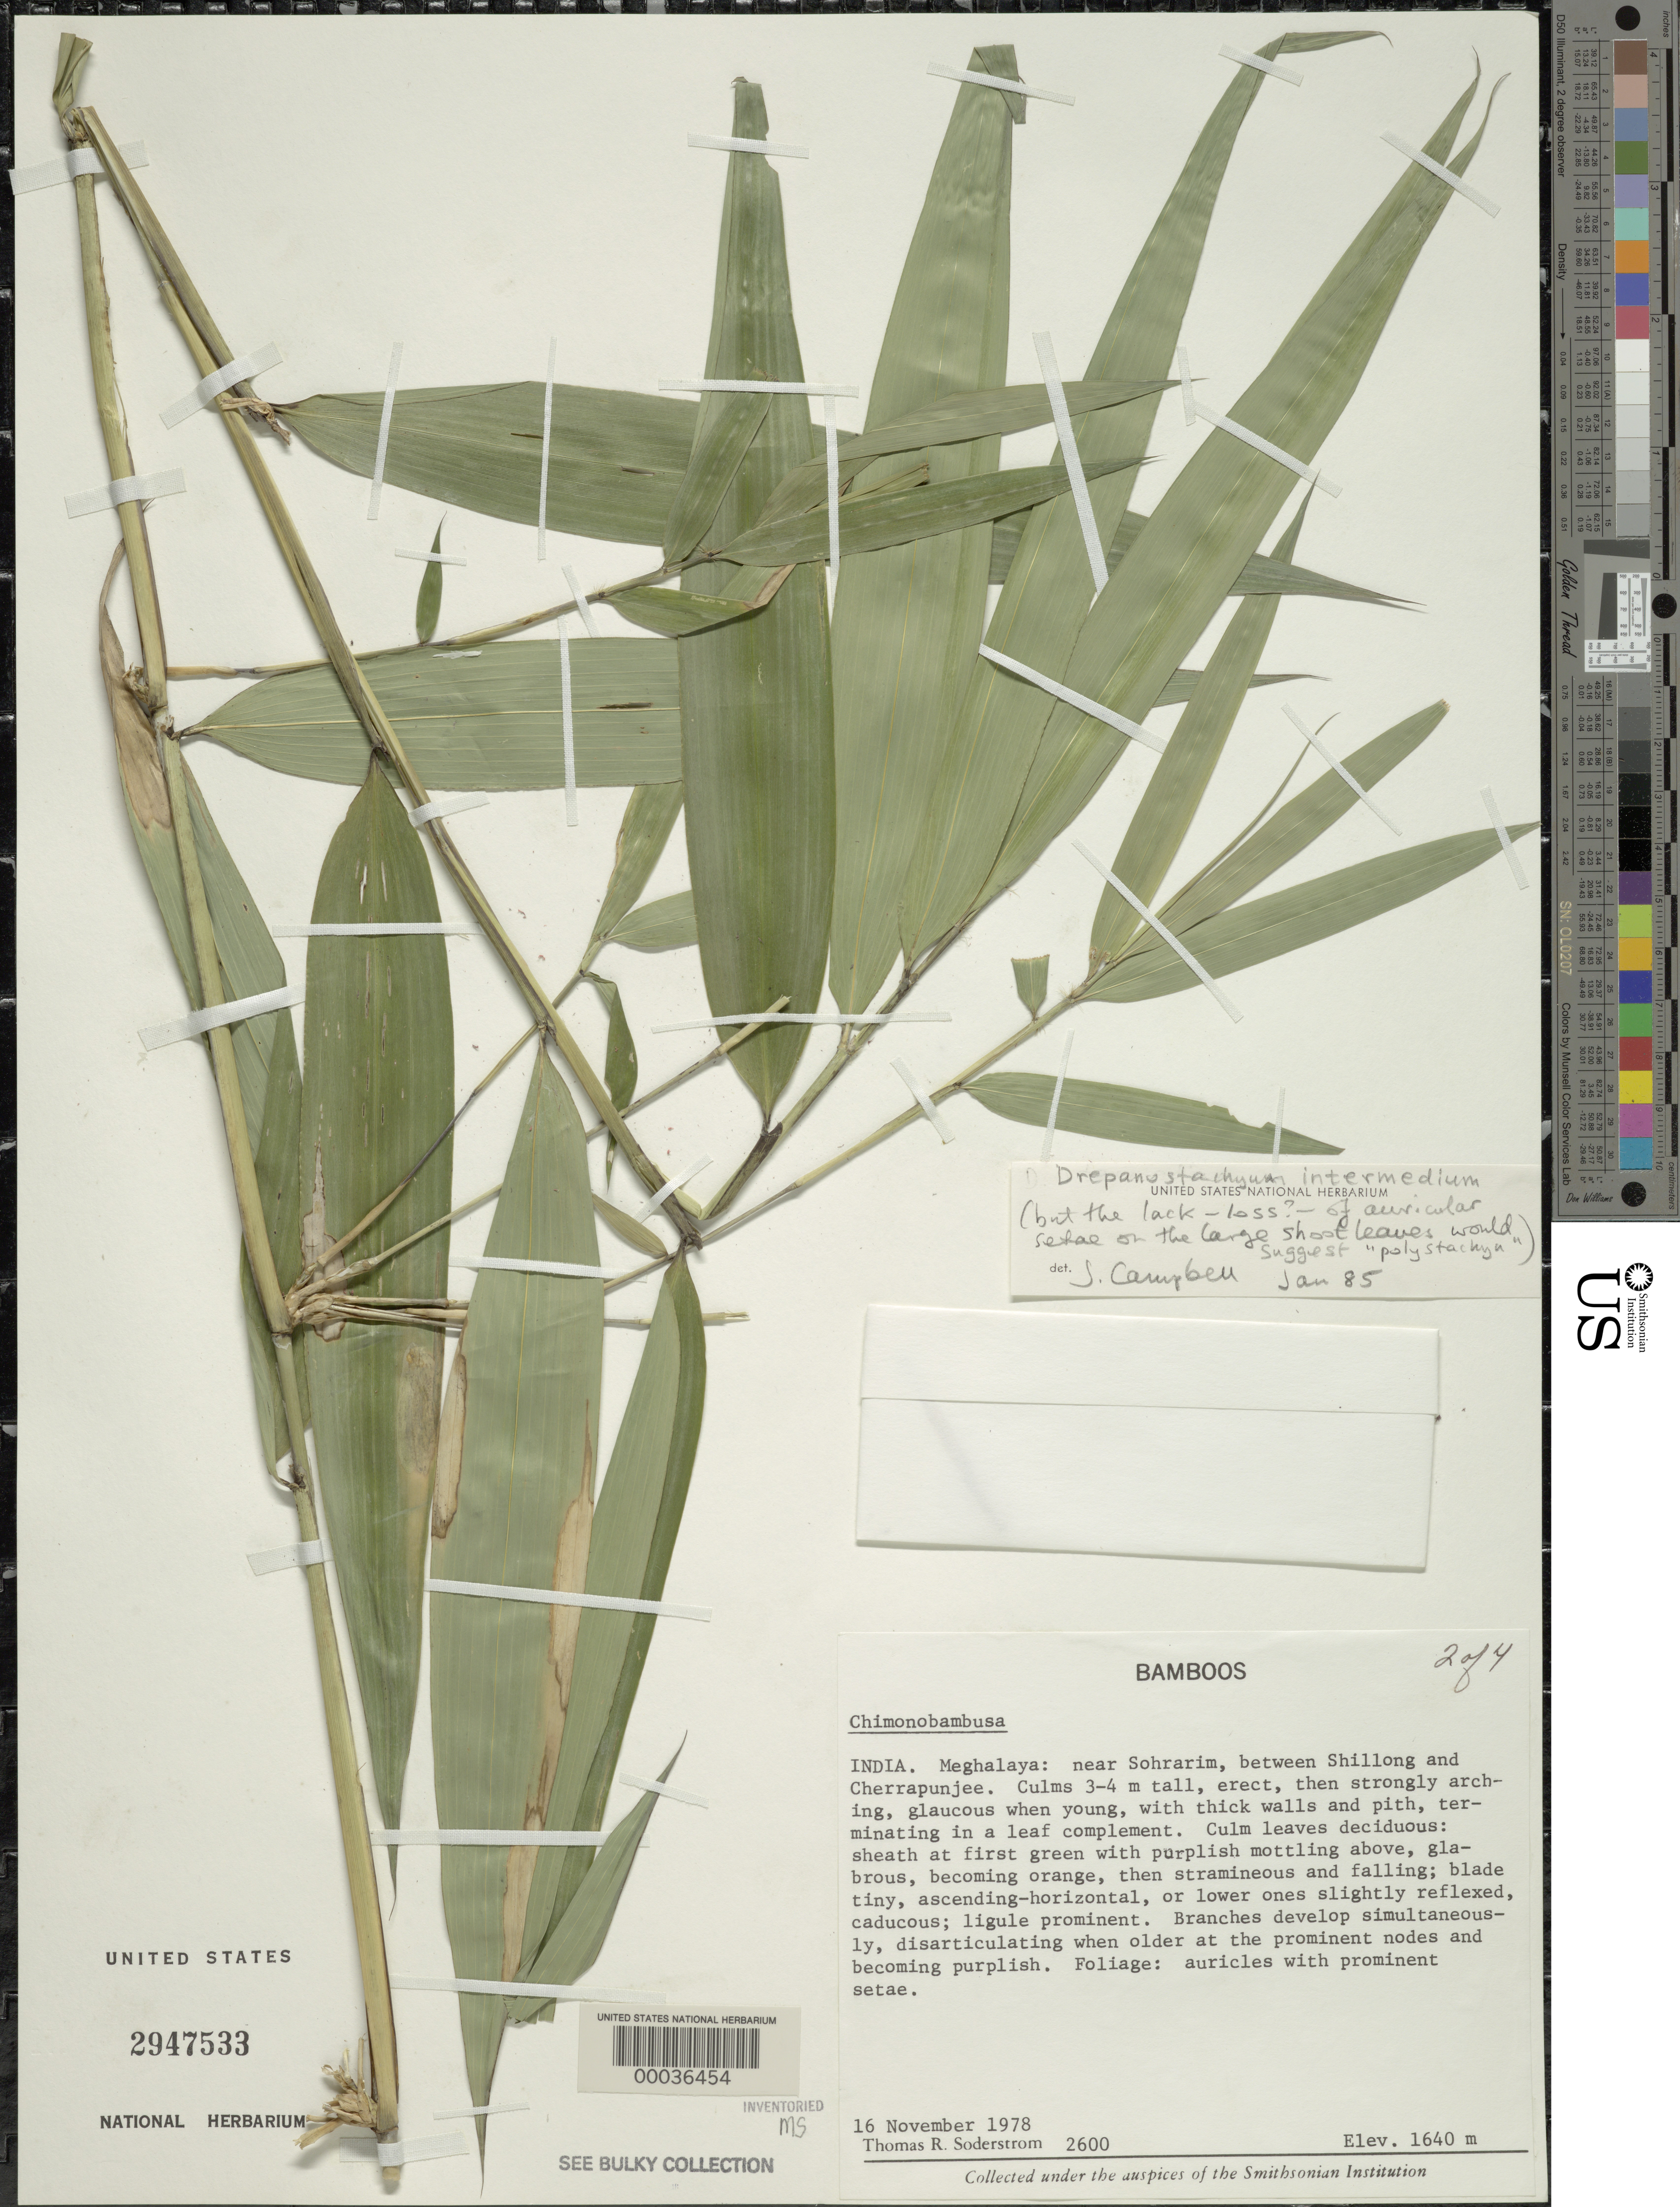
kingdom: Plantae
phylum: Tracheophyta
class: Liliopsida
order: Poales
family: Poaceae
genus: Drepanostachyum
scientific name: Drepanostachyum intermedium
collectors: T. R. Soderstrom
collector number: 2600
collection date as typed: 16 Nov 1978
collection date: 1978-11-16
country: India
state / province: Meghalaya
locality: Meghalaya, near sohrarim, between shillong and cherrapunjee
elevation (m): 1640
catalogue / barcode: US 2947533